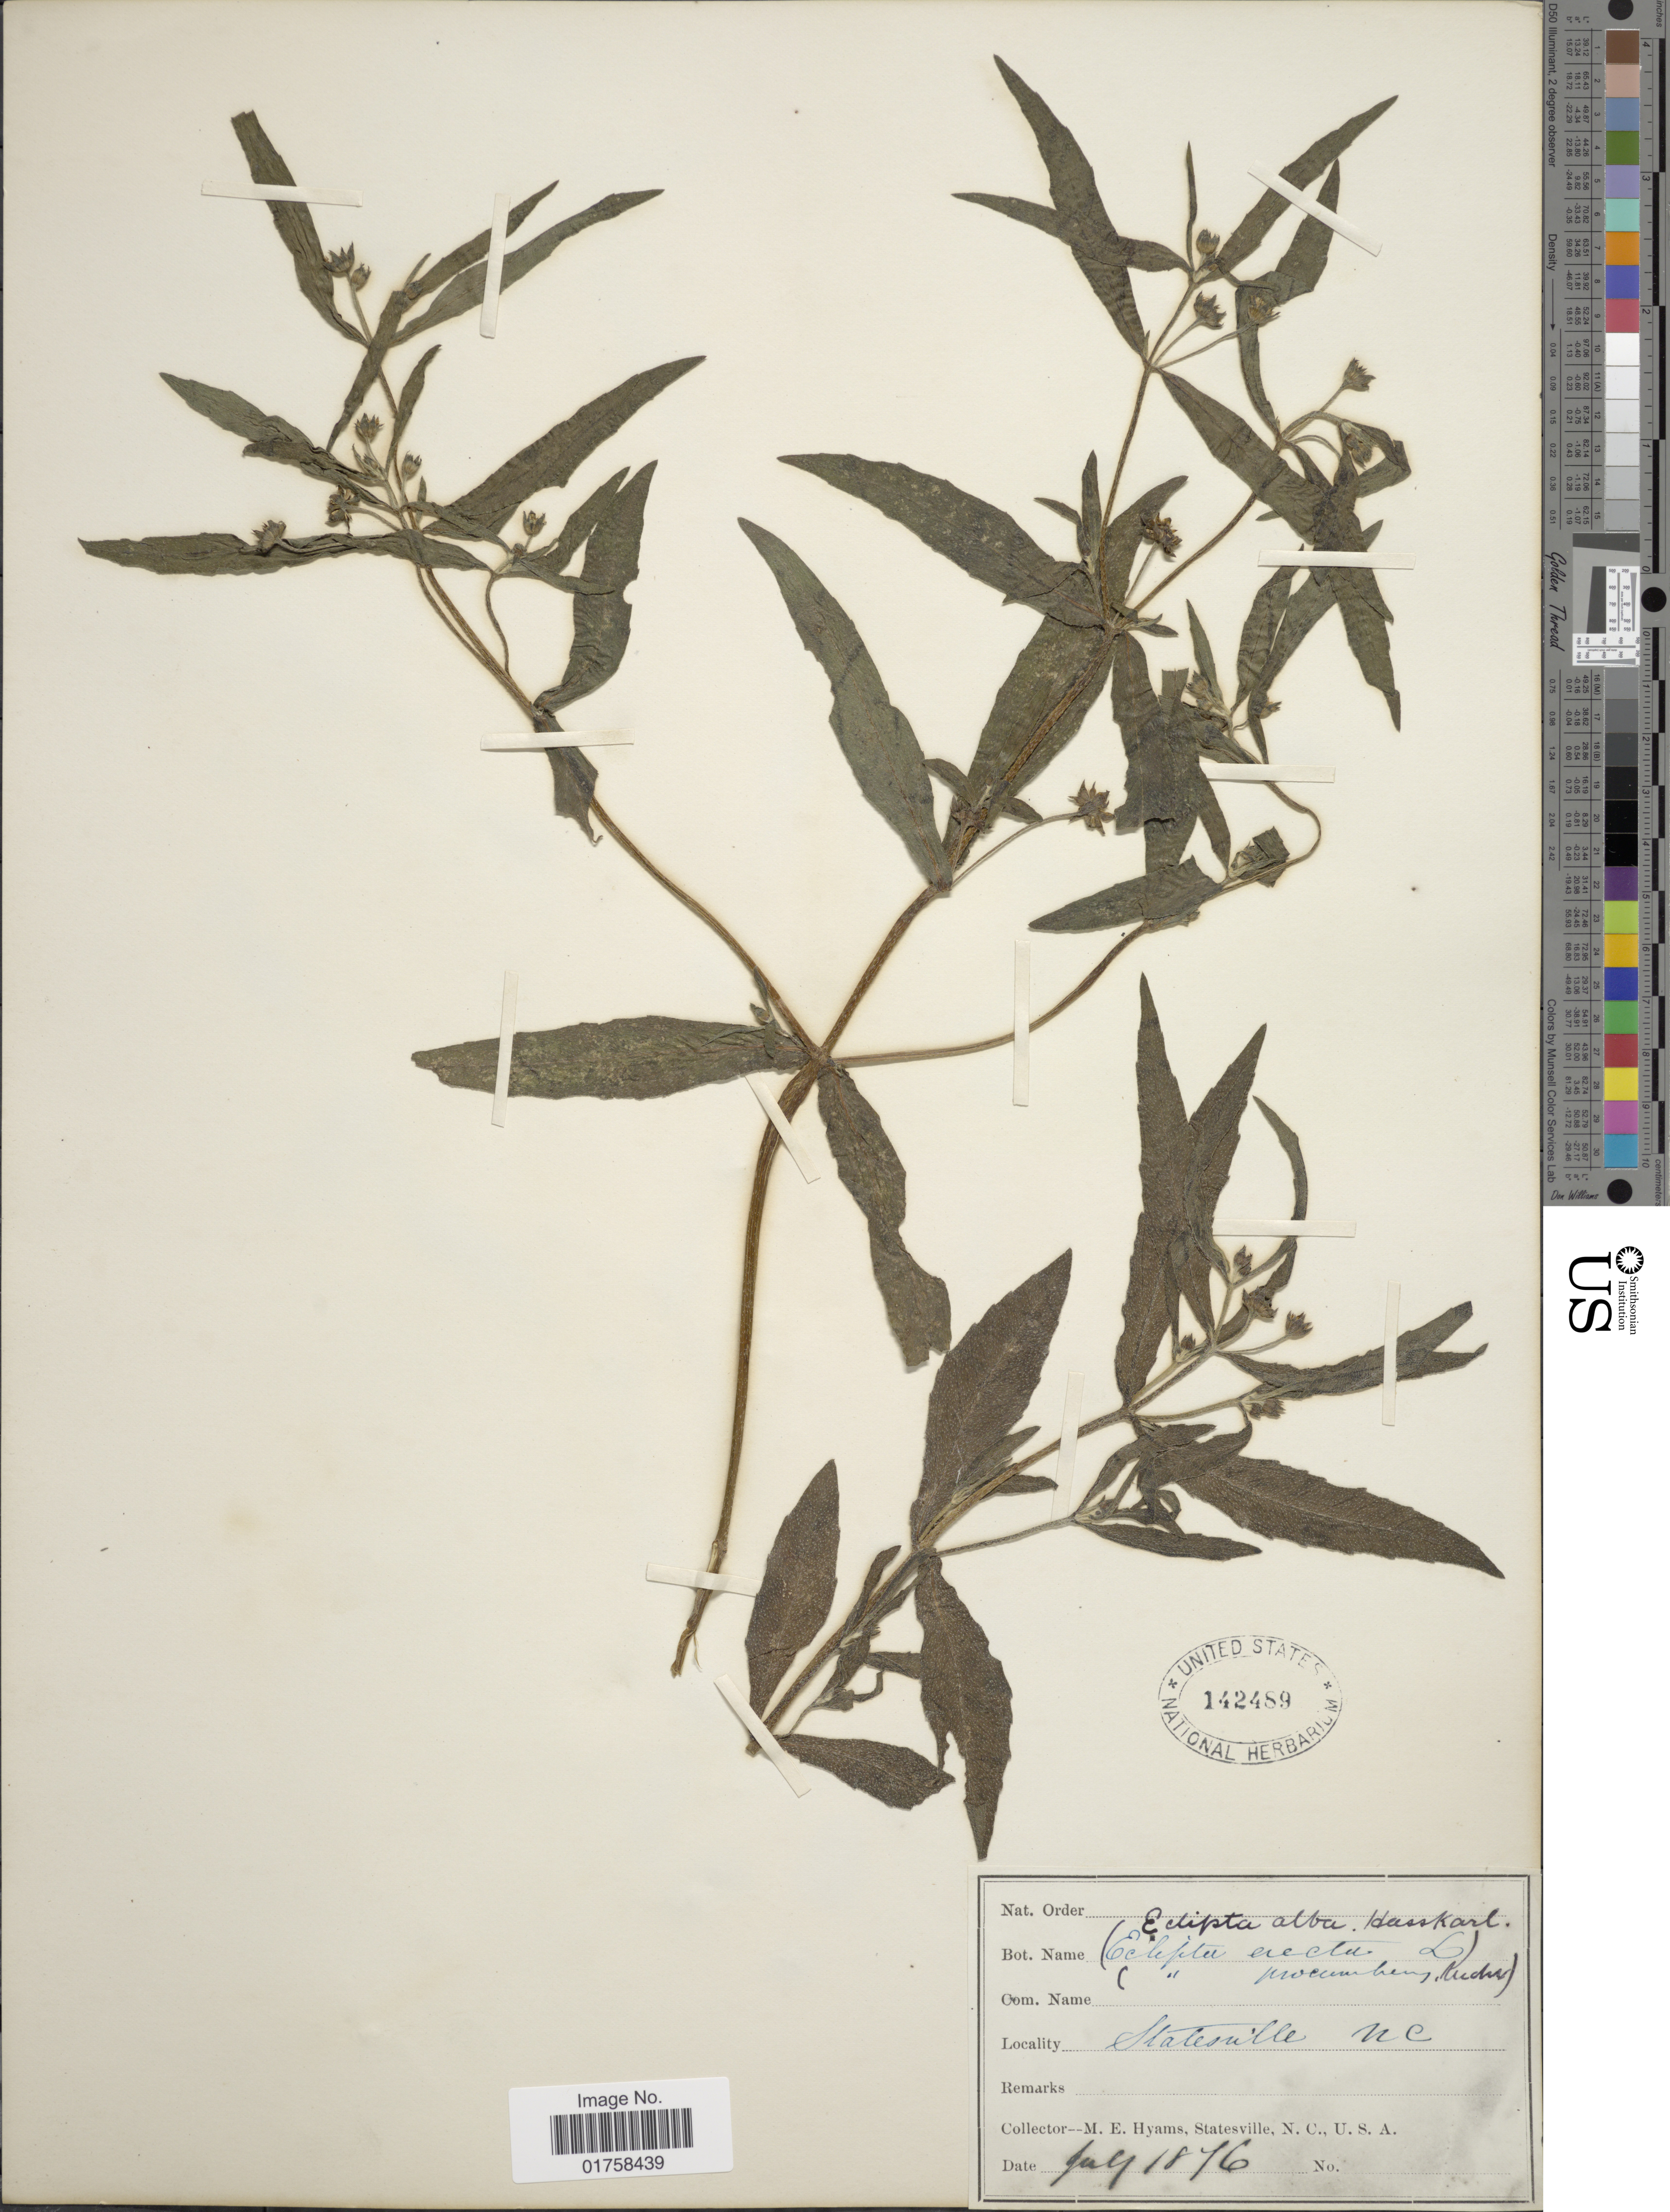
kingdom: Plantae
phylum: Tracheophyta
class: Magnoliopsida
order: Asterales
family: Asteraceae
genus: Eclipta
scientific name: Eclipta alba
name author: (L.) Hassk.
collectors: M. E. Hyams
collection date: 1876-07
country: United States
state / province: North Carolina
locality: Statesville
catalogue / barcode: US 142489